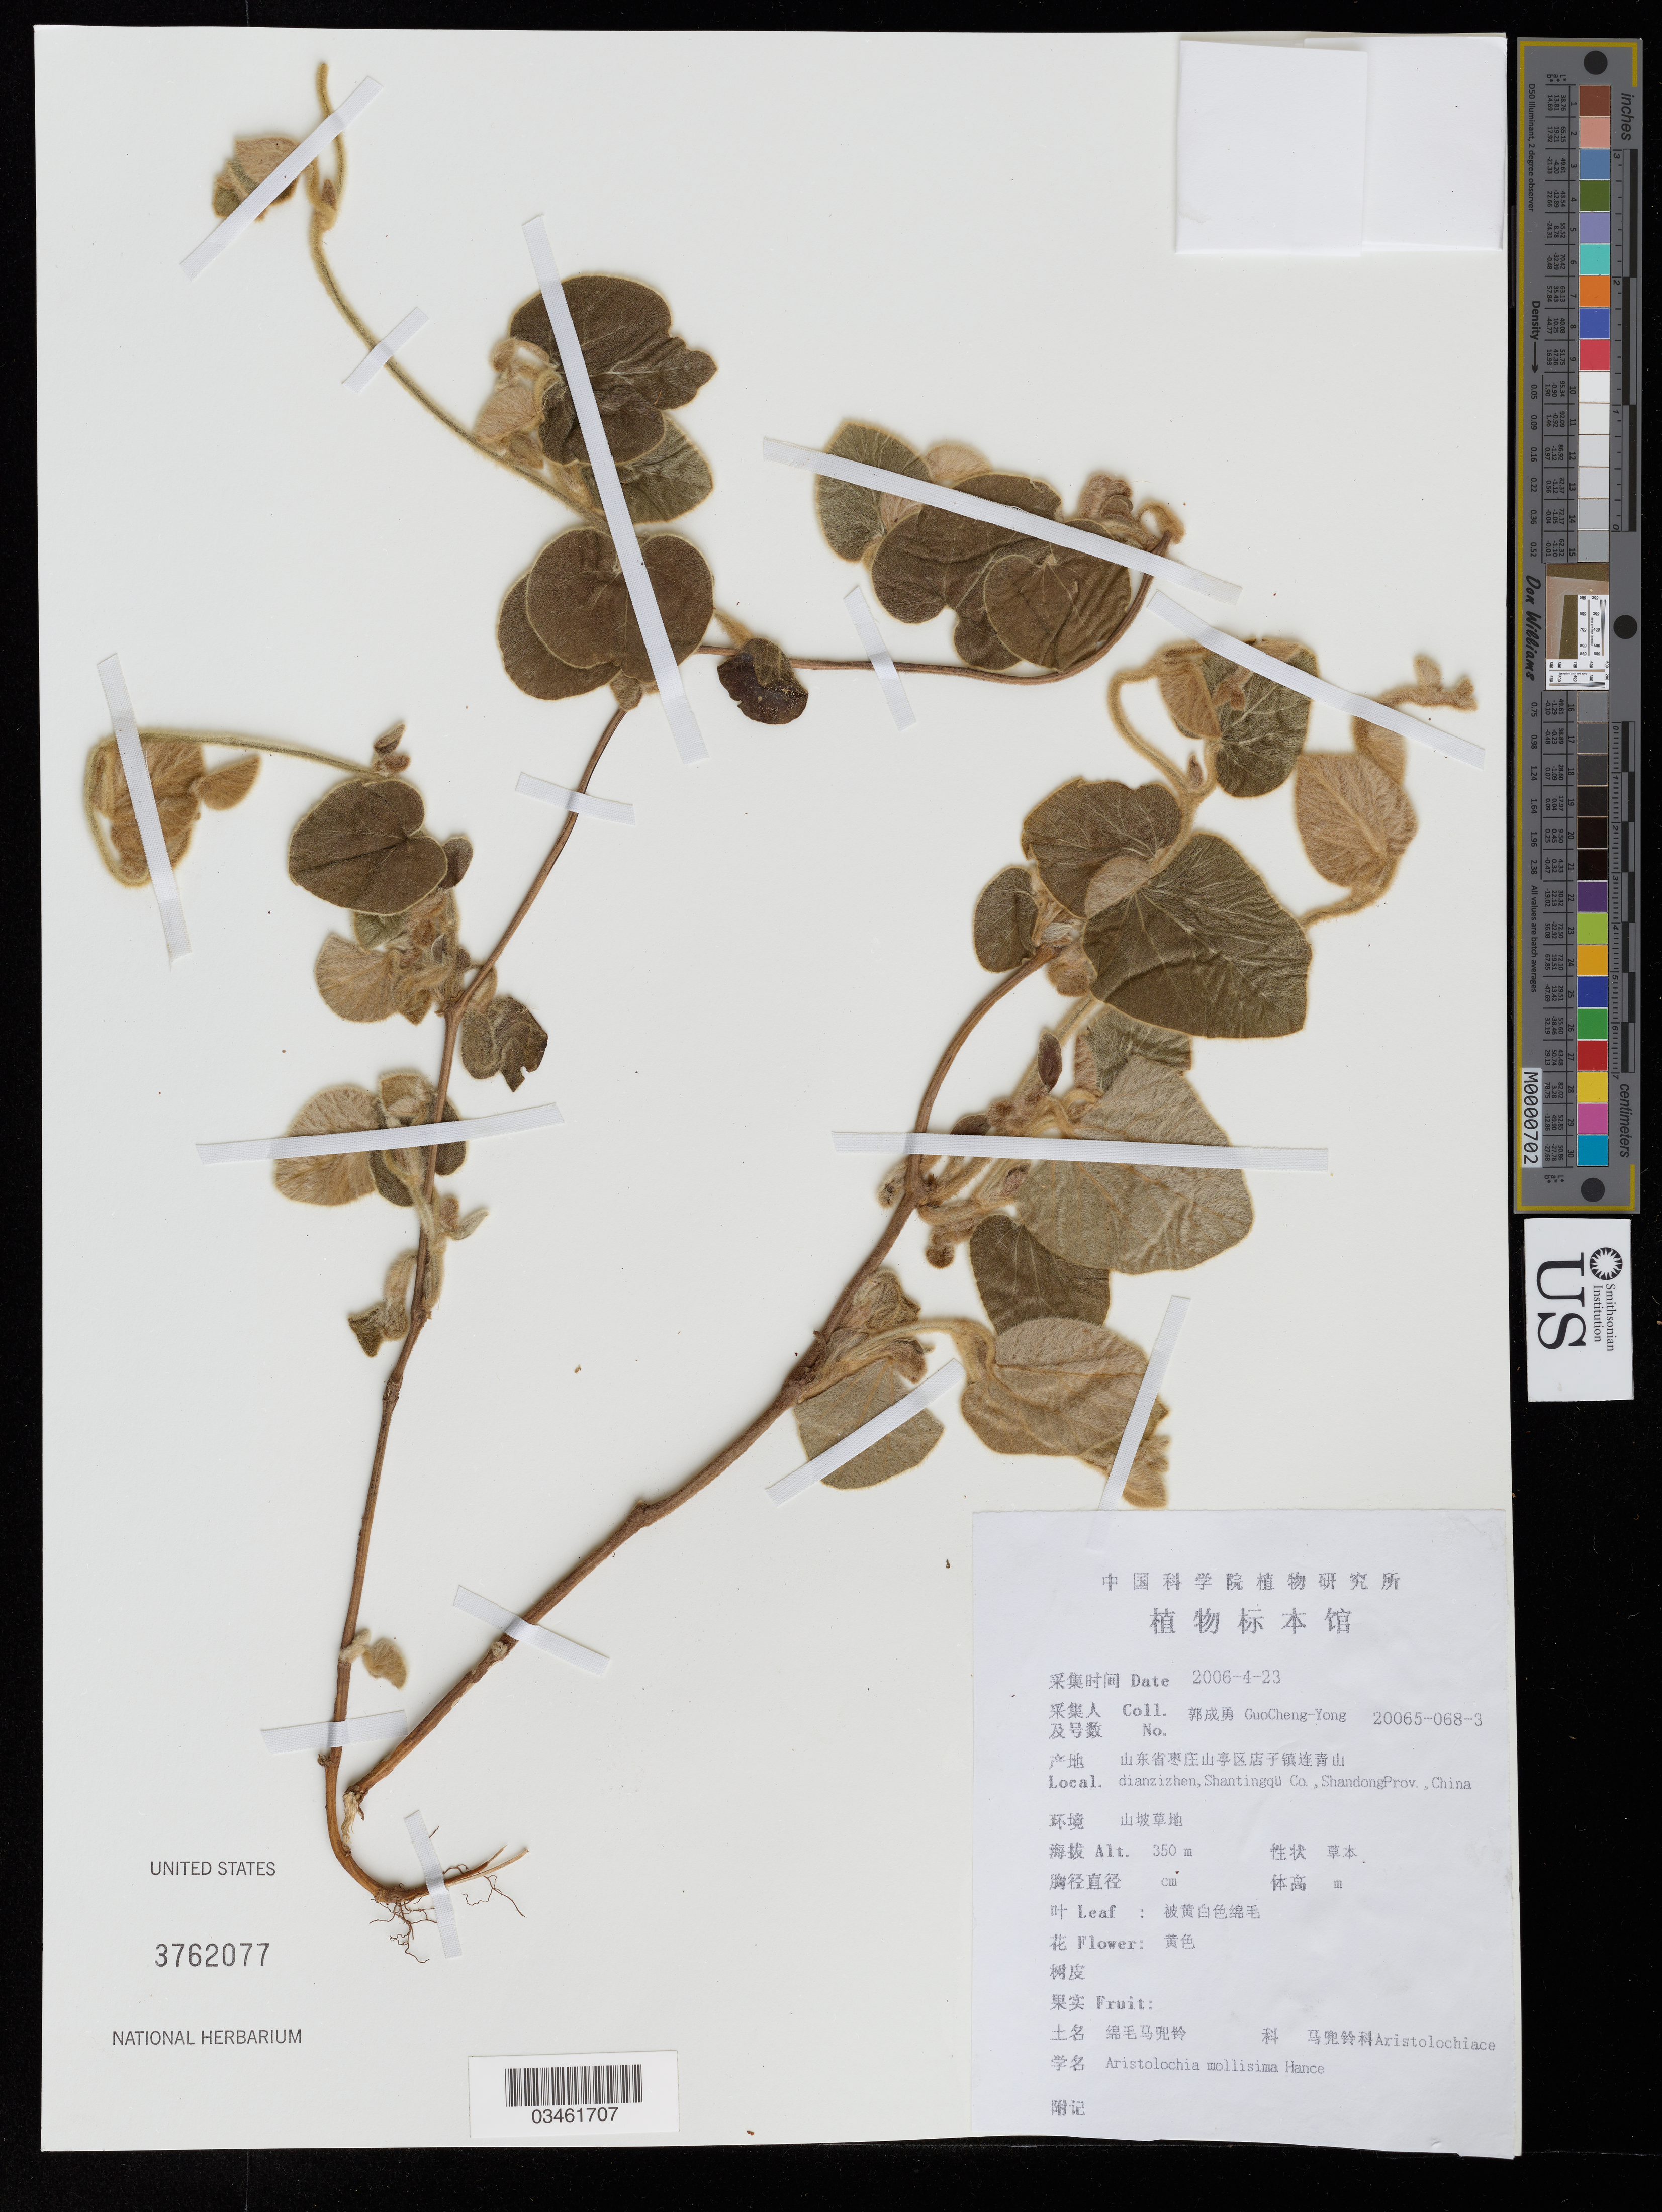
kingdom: Plantae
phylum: Tracheophyta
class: Magnoliopsida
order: Piperales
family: Aristolochiaceae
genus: Aristolochia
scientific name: Aristolochia mollissima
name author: Hance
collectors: Guo cheng-yong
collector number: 20065-068-3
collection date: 2006-04-23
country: China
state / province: Shandong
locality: Dianzizhen, Shantingqu Co.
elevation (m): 350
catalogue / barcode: US 3762077